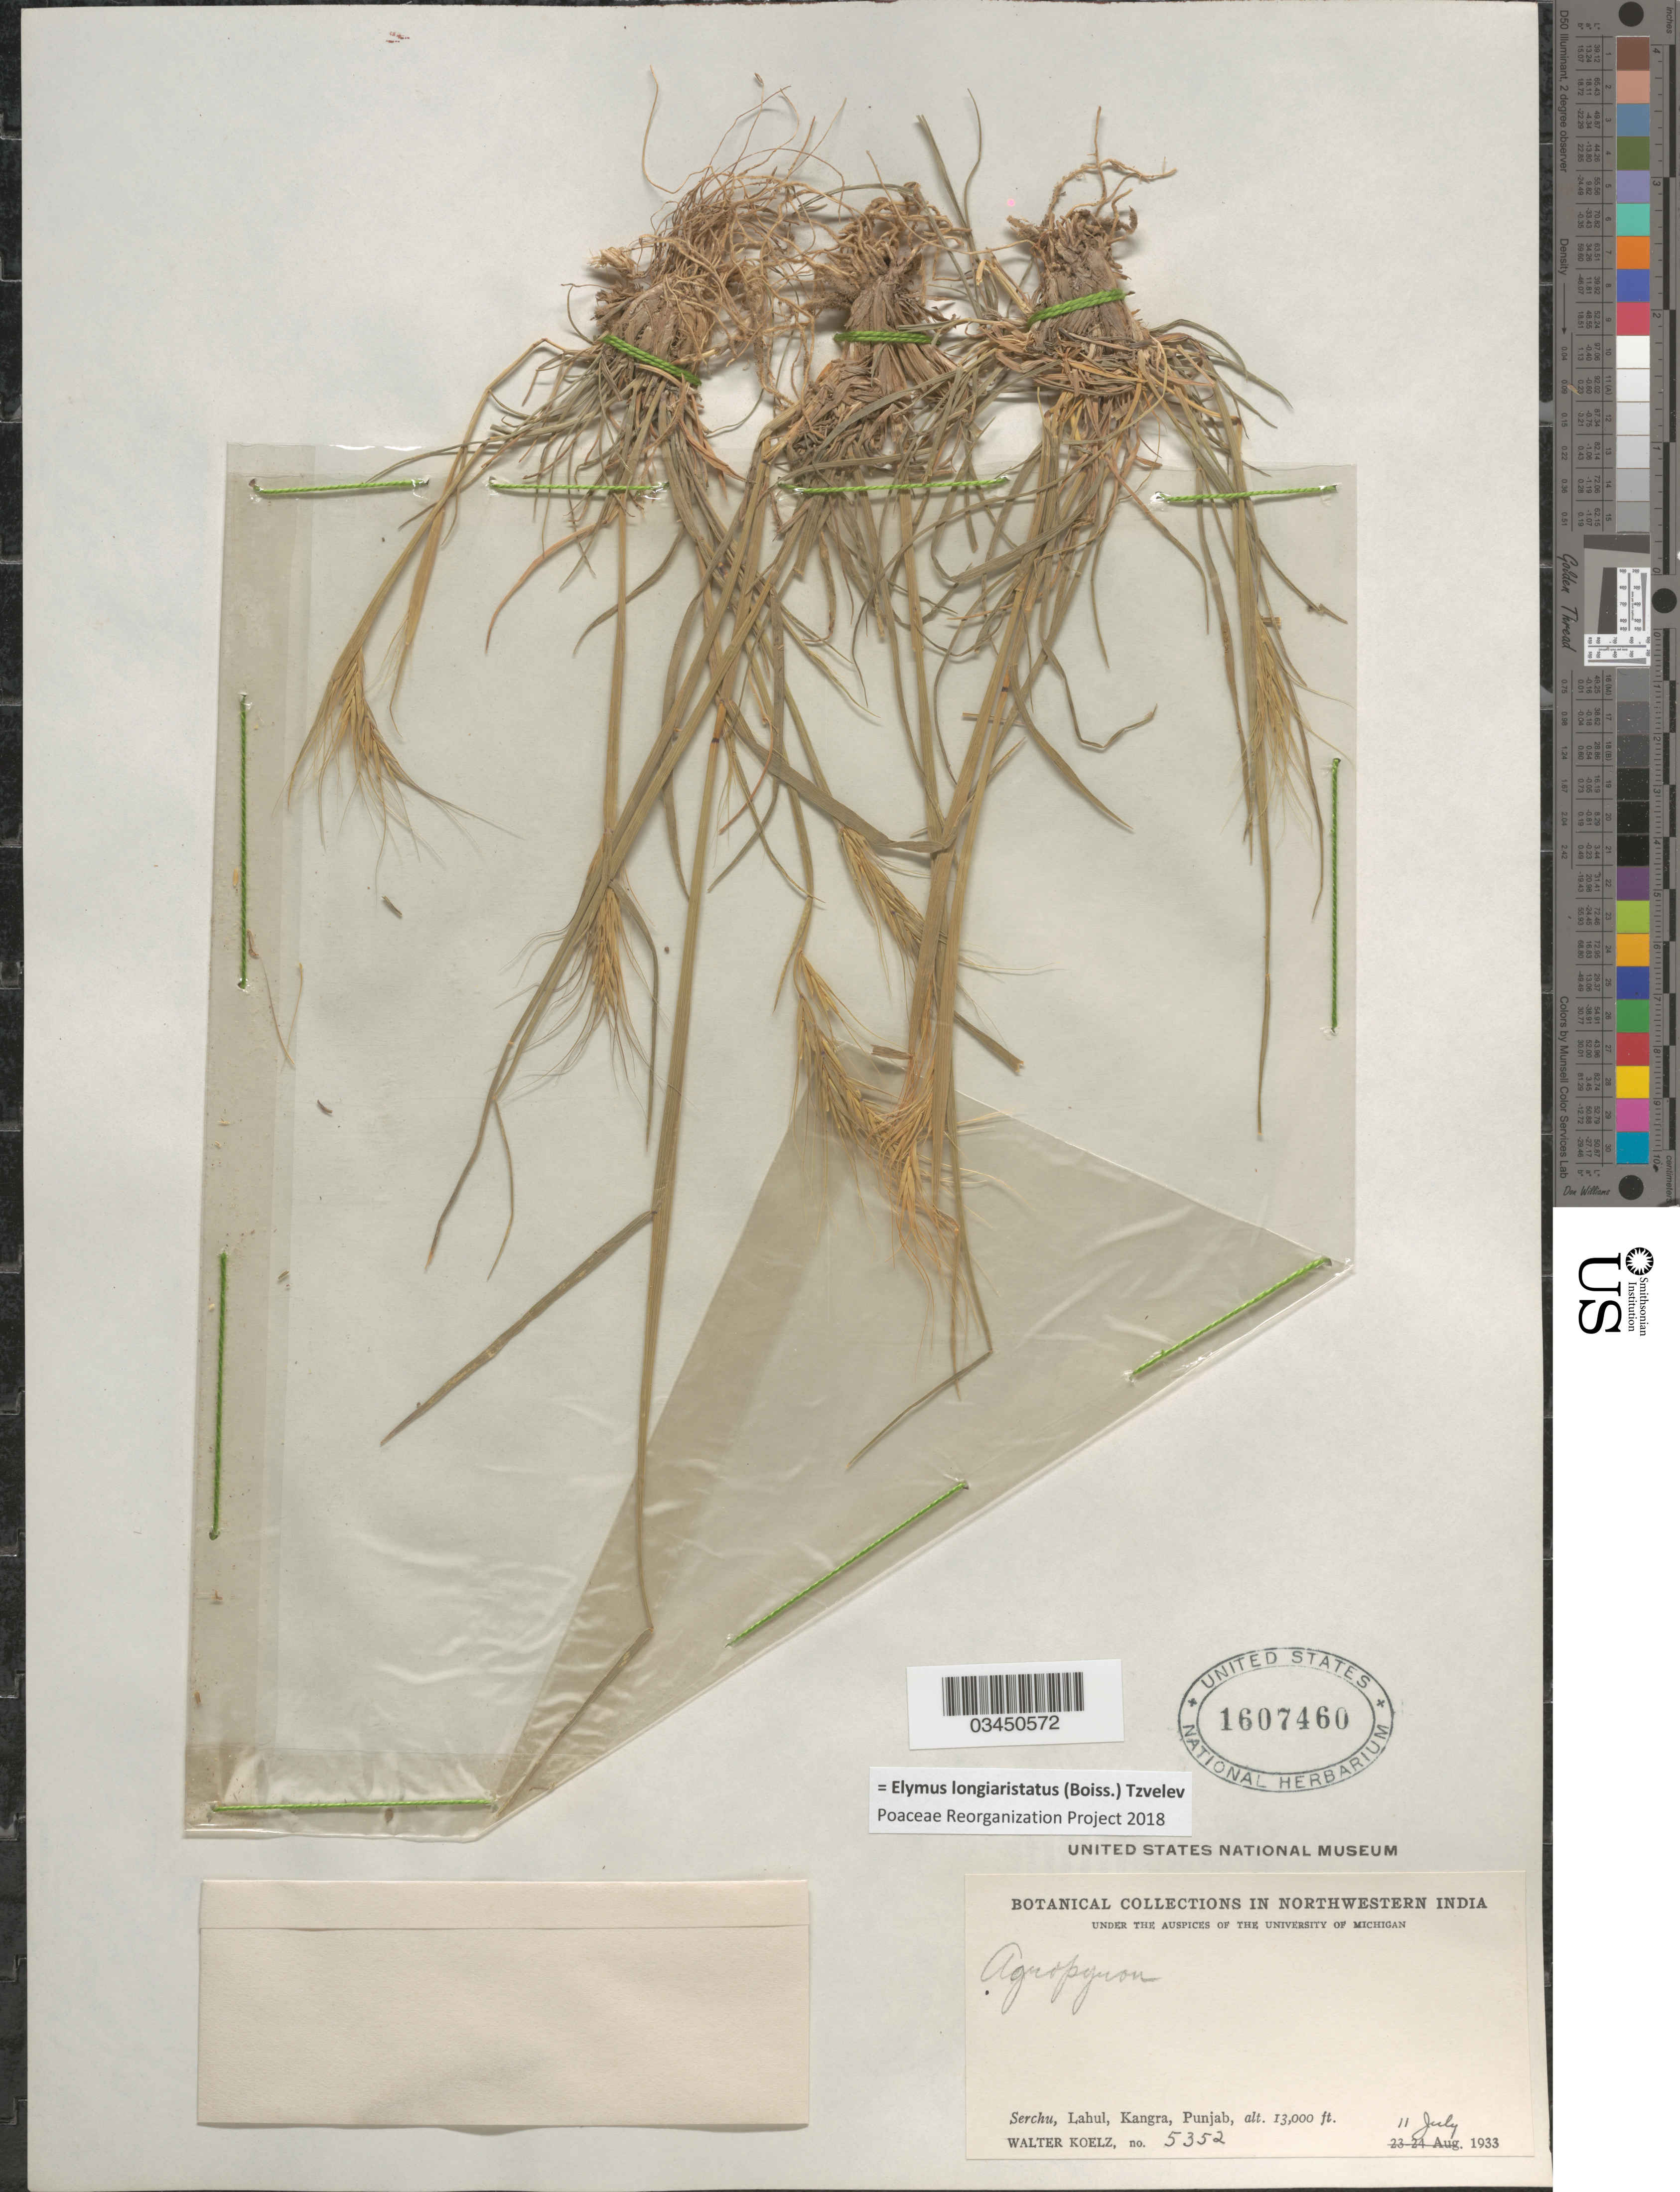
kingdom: Plantae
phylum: Tracheophyta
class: Liliopsida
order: Poales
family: Poaceae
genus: Elymus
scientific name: Elymus longiaristatus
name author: (Boiss.) Tzvelev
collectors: W. N. Koelz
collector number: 5352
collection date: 1933-07-11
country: India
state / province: Punjab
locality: Northwestern India. Serchu, Lahul, Kangra.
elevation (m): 3962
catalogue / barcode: US 1607460